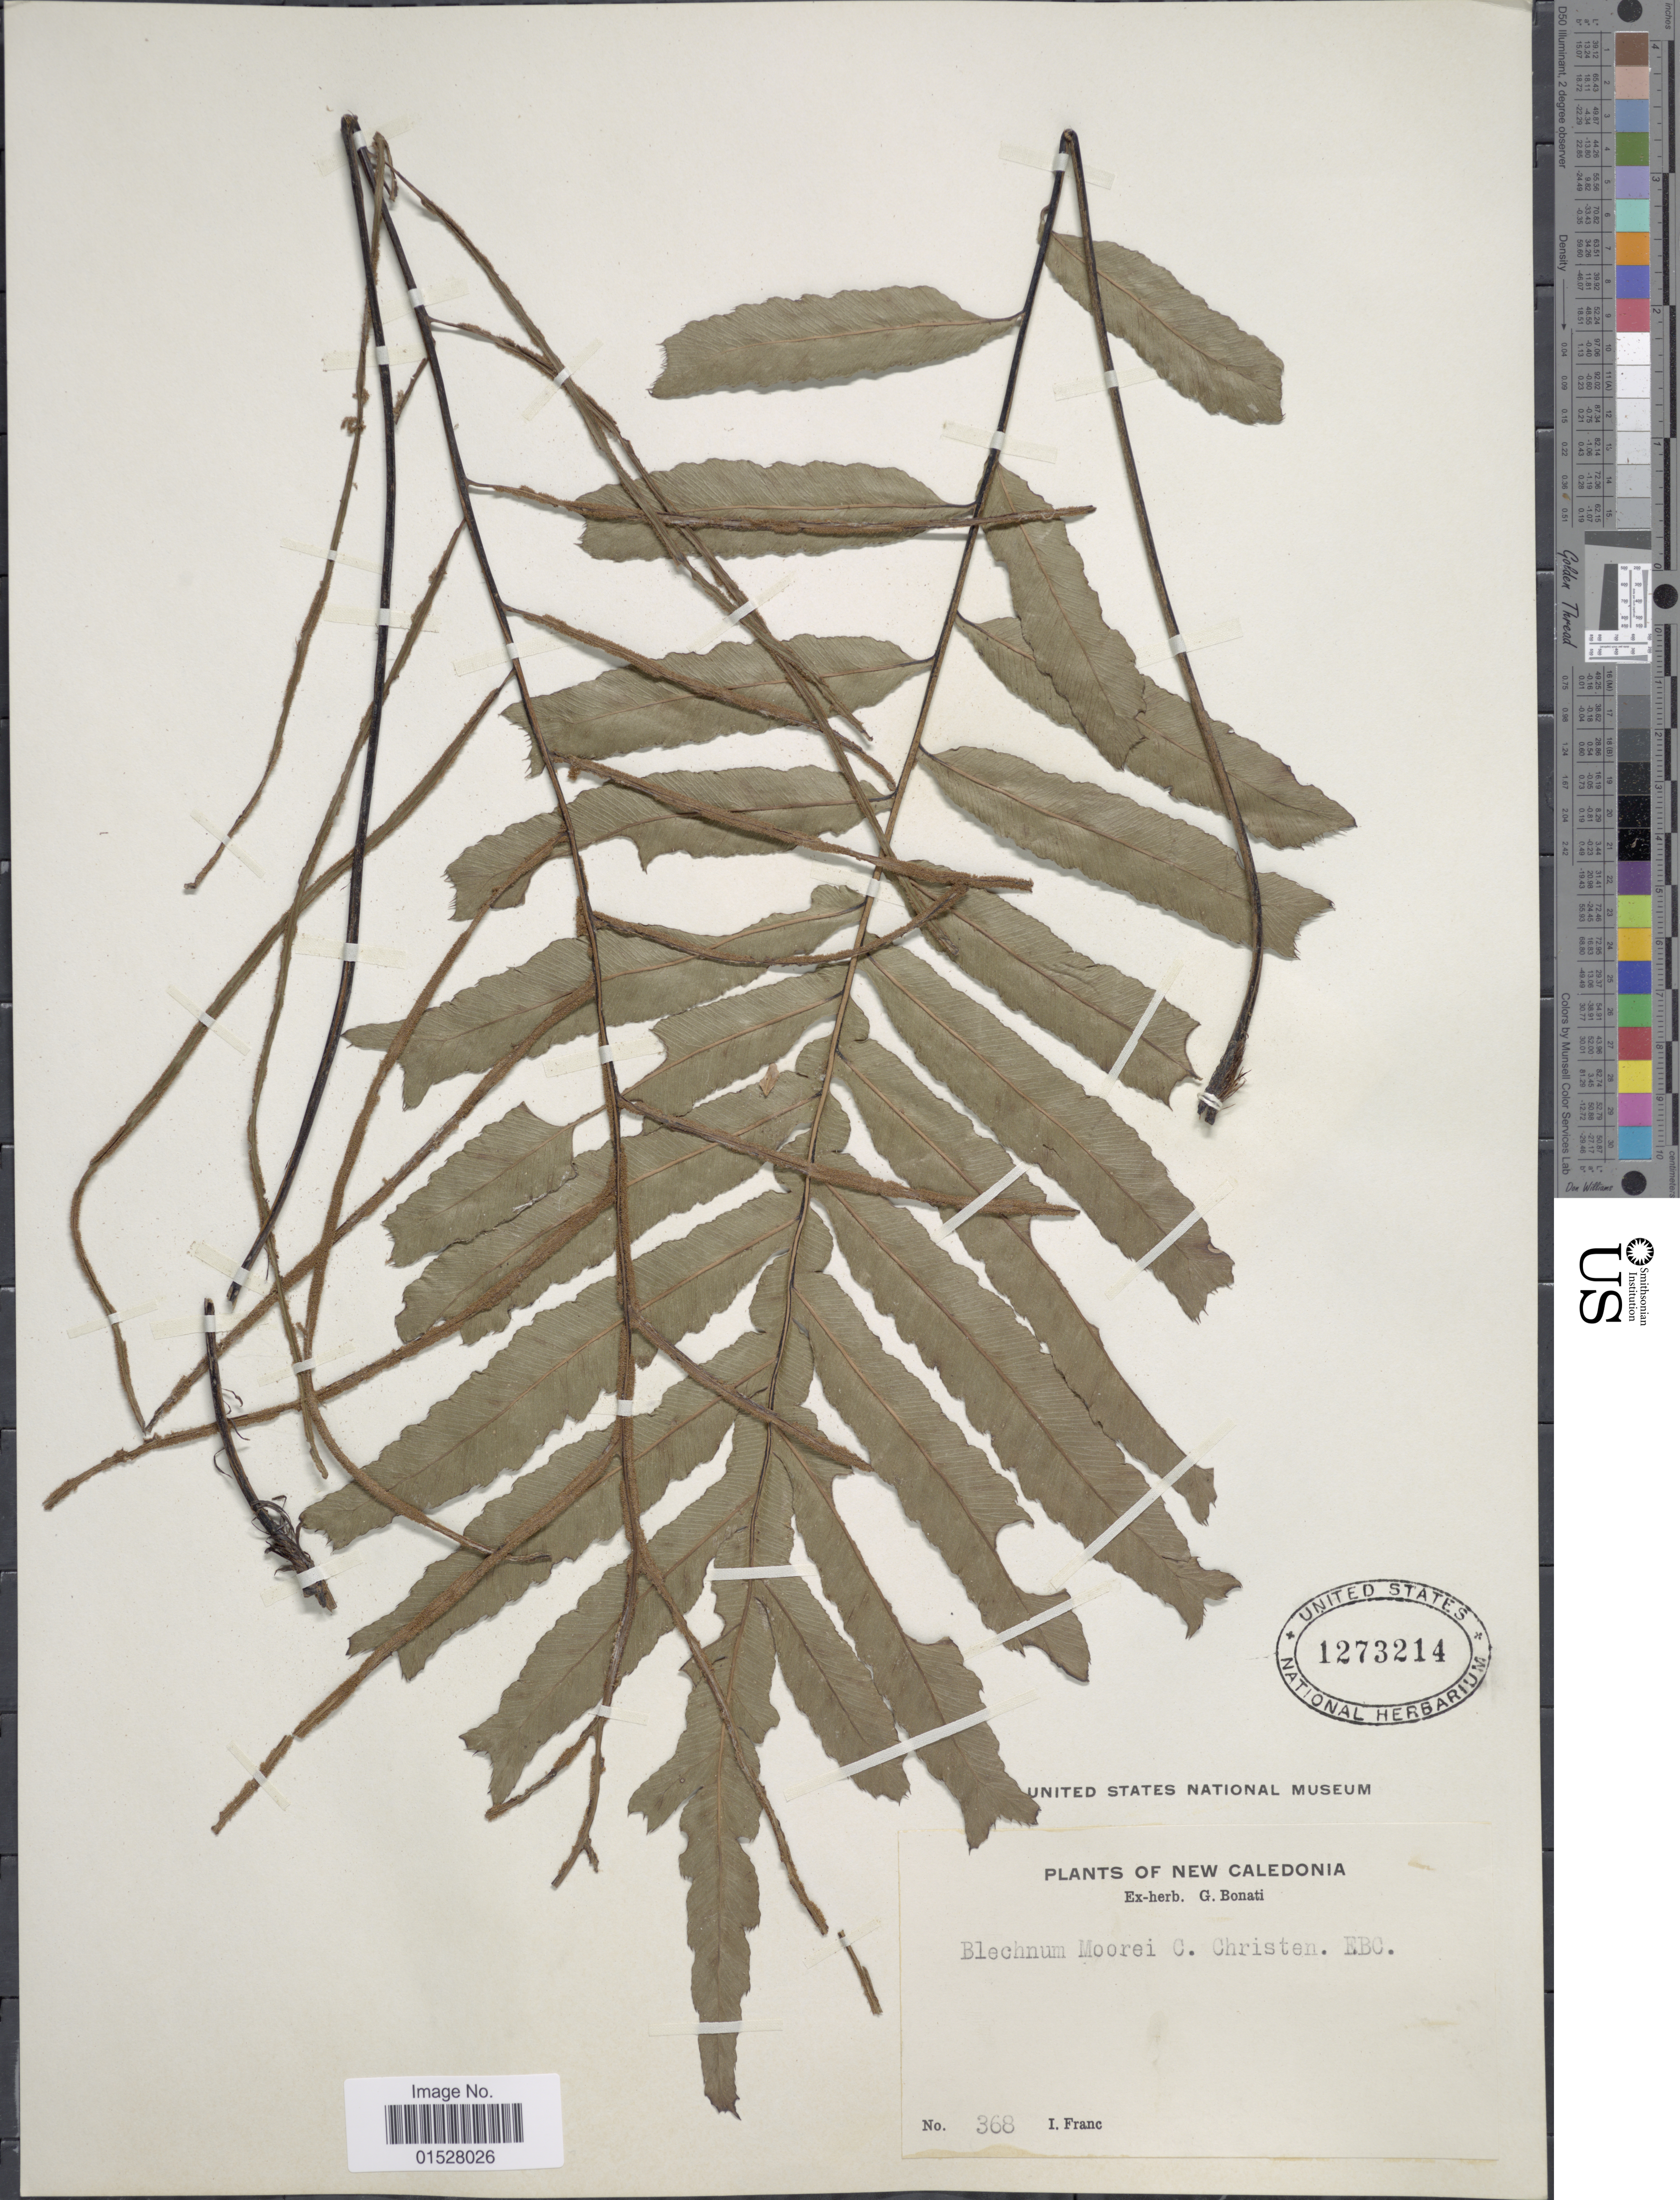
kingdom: Plantae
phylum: Tracheophyta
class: Polypodiopsida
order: Polypodiales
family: Blechnaceae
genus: Blechnum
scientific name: Blechnum moorei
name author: C. Chr.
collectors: I. Franc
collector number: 368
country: New Caledonia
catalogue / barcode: US 1273214